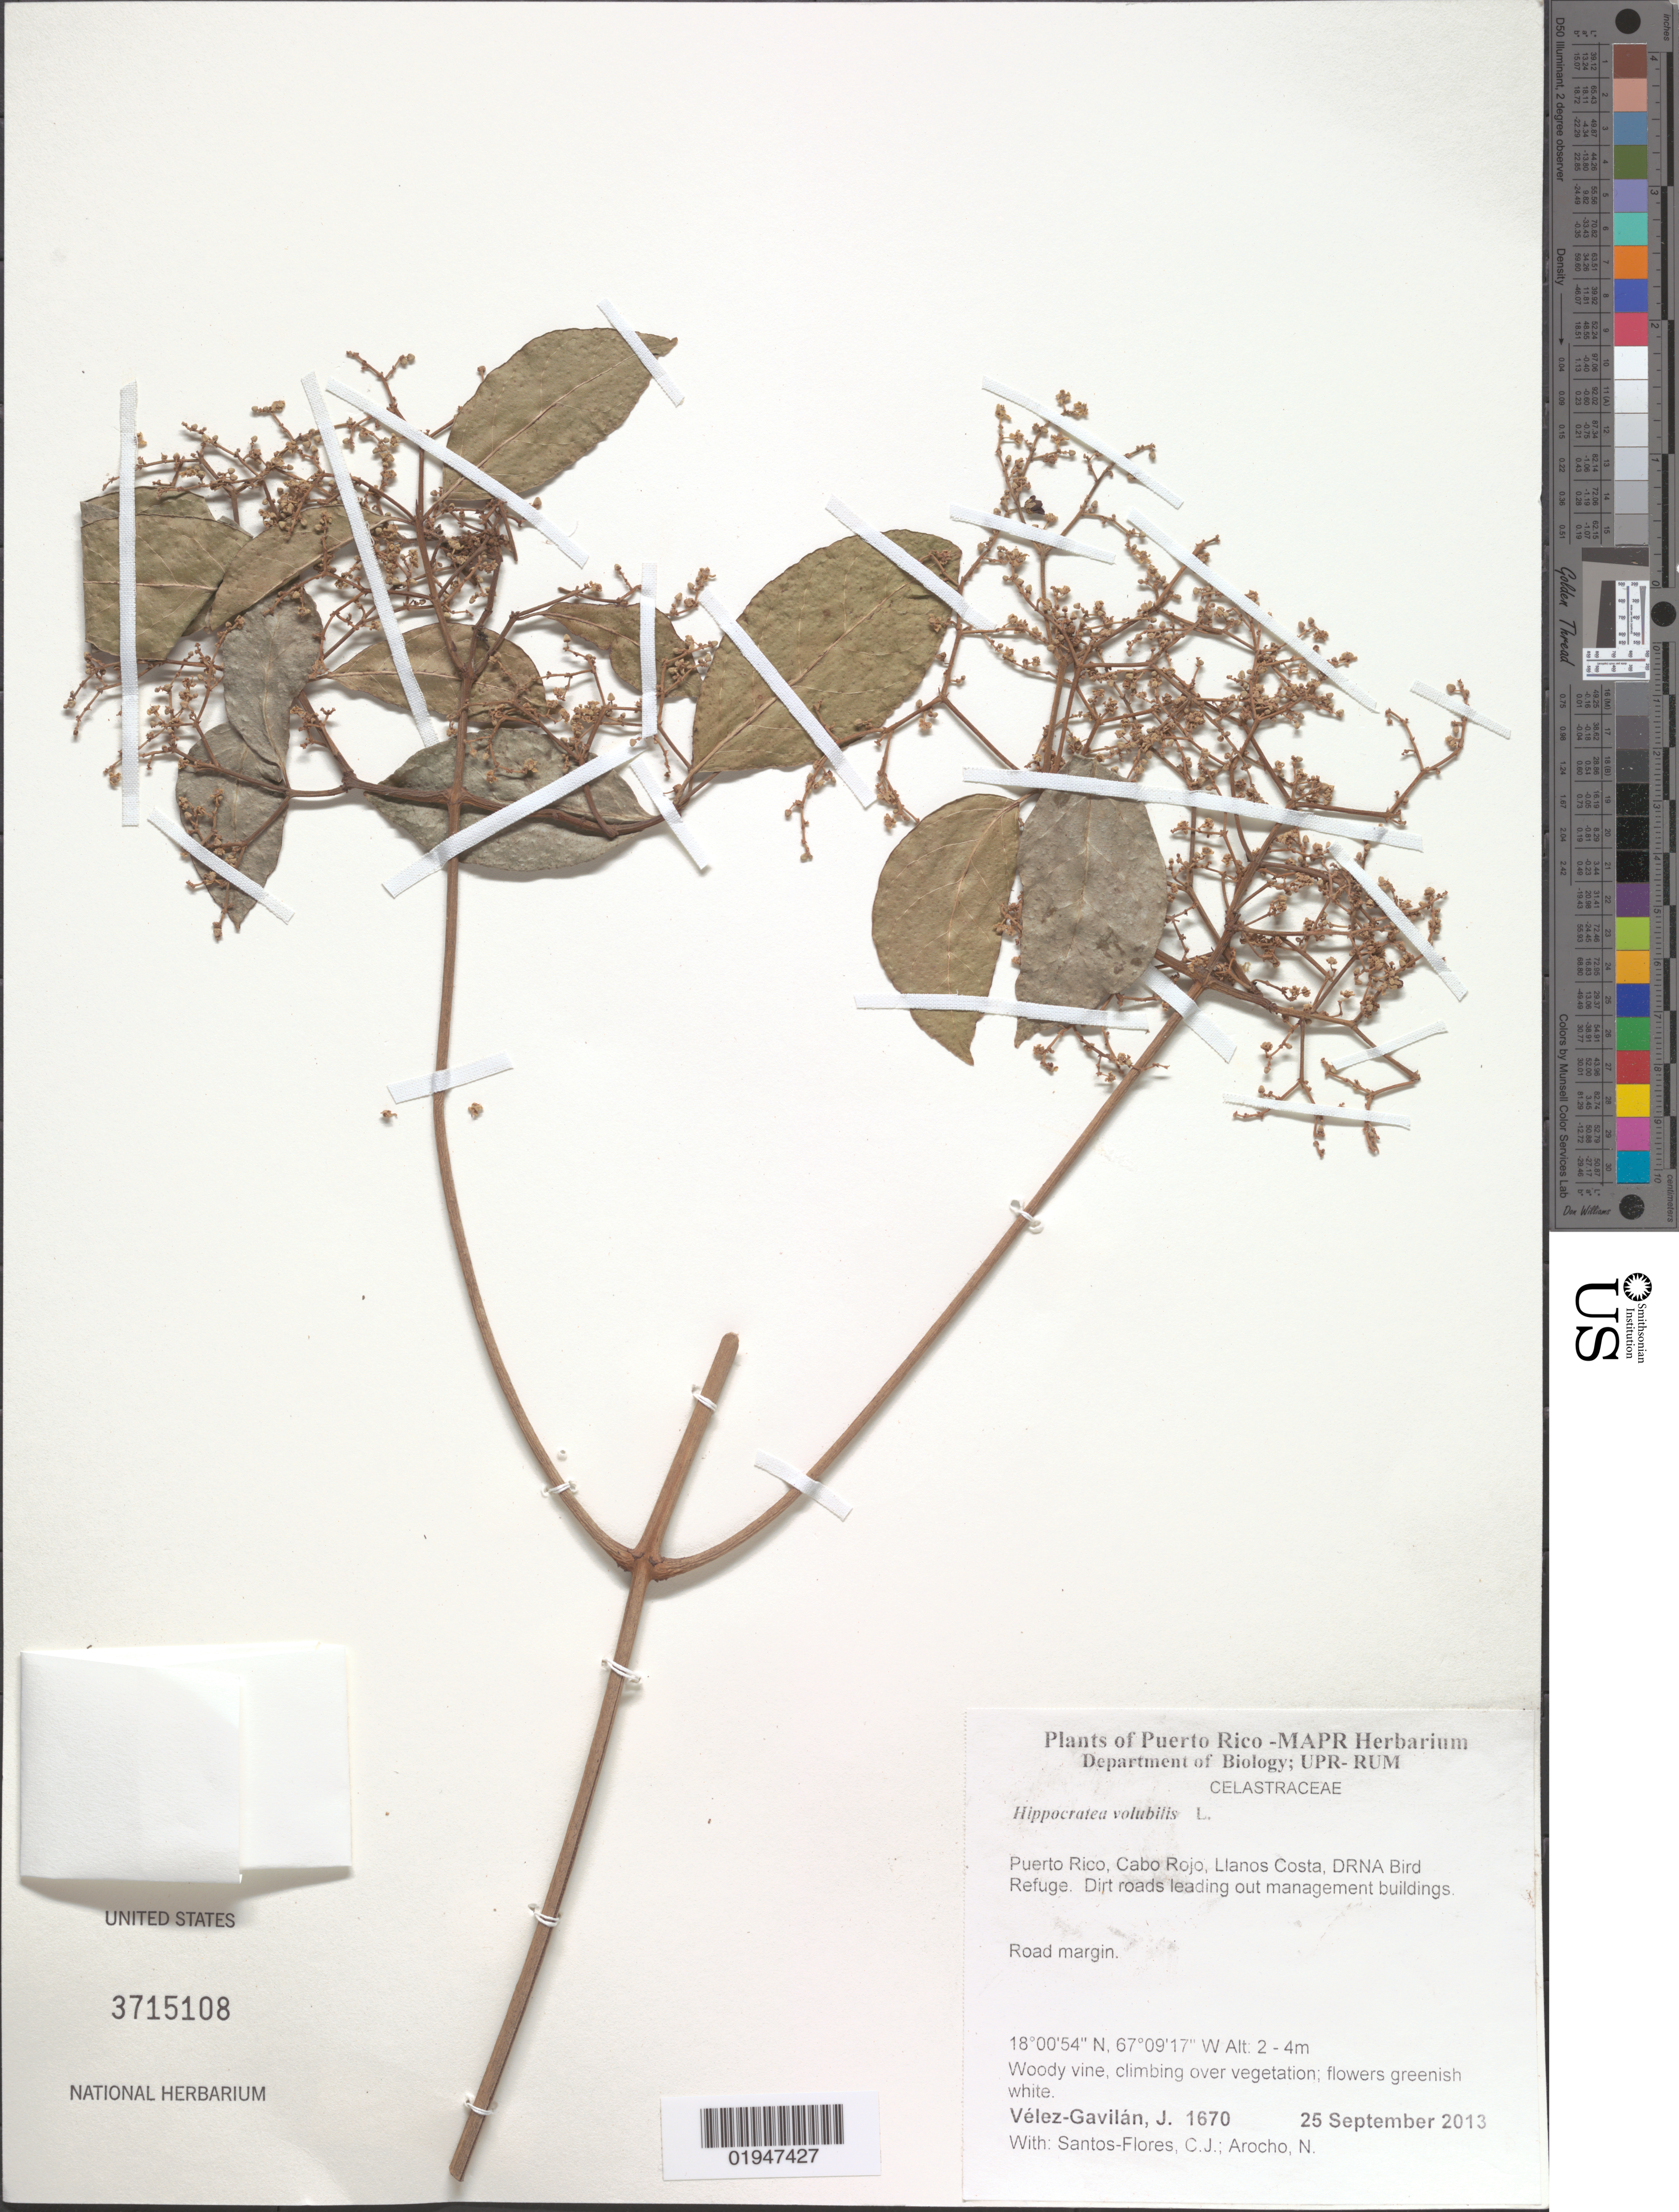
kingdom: Plantae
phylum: Tracheophyta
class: Magnoliopsida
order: Celastrales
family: Celastraceae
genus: Hippocratea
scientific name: Hippocratea volubilis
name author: L.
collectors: J. Vélez-Gavilán, C. Santos-Flores & N. Arocho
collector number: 1670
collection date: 2013-09-25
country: Puerto Rico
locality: Cabo Rojo, Llanos Costa, DRNA Bird Refuge. Dirt roads leading out management buildings off of Rd 301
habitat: Road margin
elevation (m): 2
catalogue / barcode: US 3715108